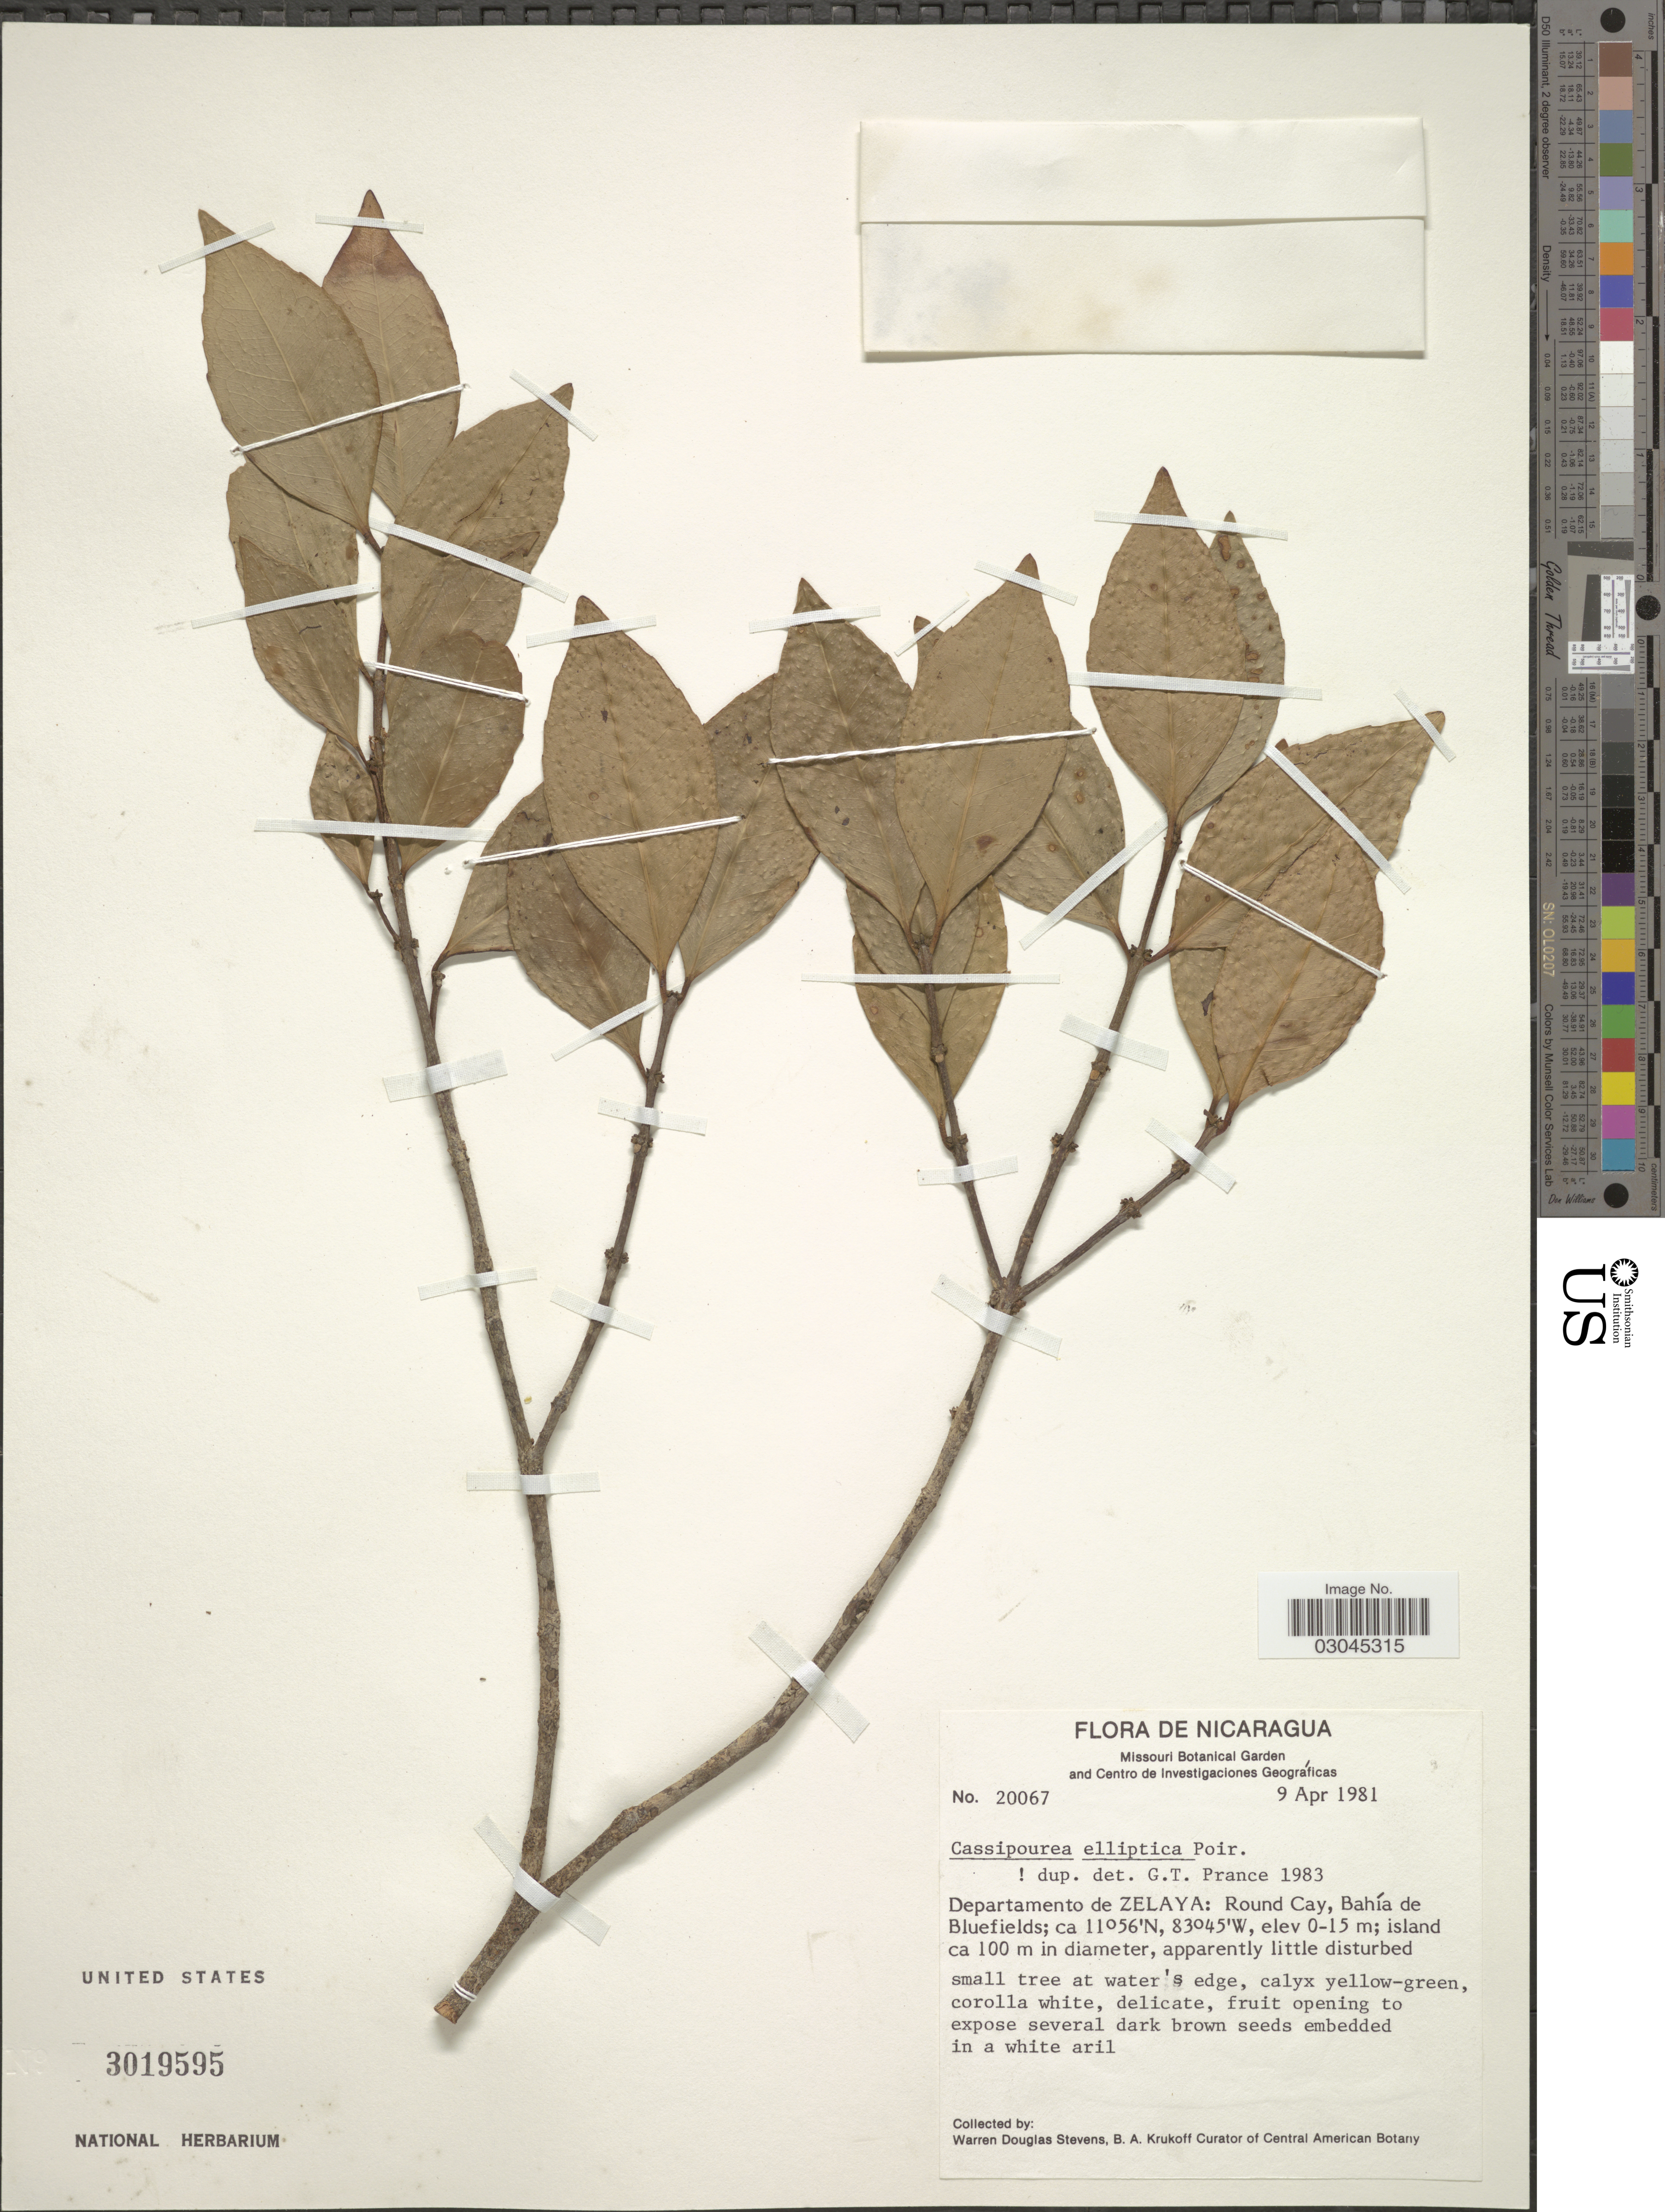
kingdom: Plantae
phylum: Tracheophyta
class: Magnoliopsida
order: Malpighiales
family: Rhizophoraceae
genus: Cassipourea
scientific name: Cassipourea elliptica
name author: (Sw.) Poir.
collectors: W. Stevenson & B. A. Krukoff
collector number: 20067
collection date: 1981-04-09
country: Nicaragua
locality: Departamento de Zelaya: Round Cay, Bahía de Bluefields.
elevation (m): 0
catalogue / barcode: US 3019595